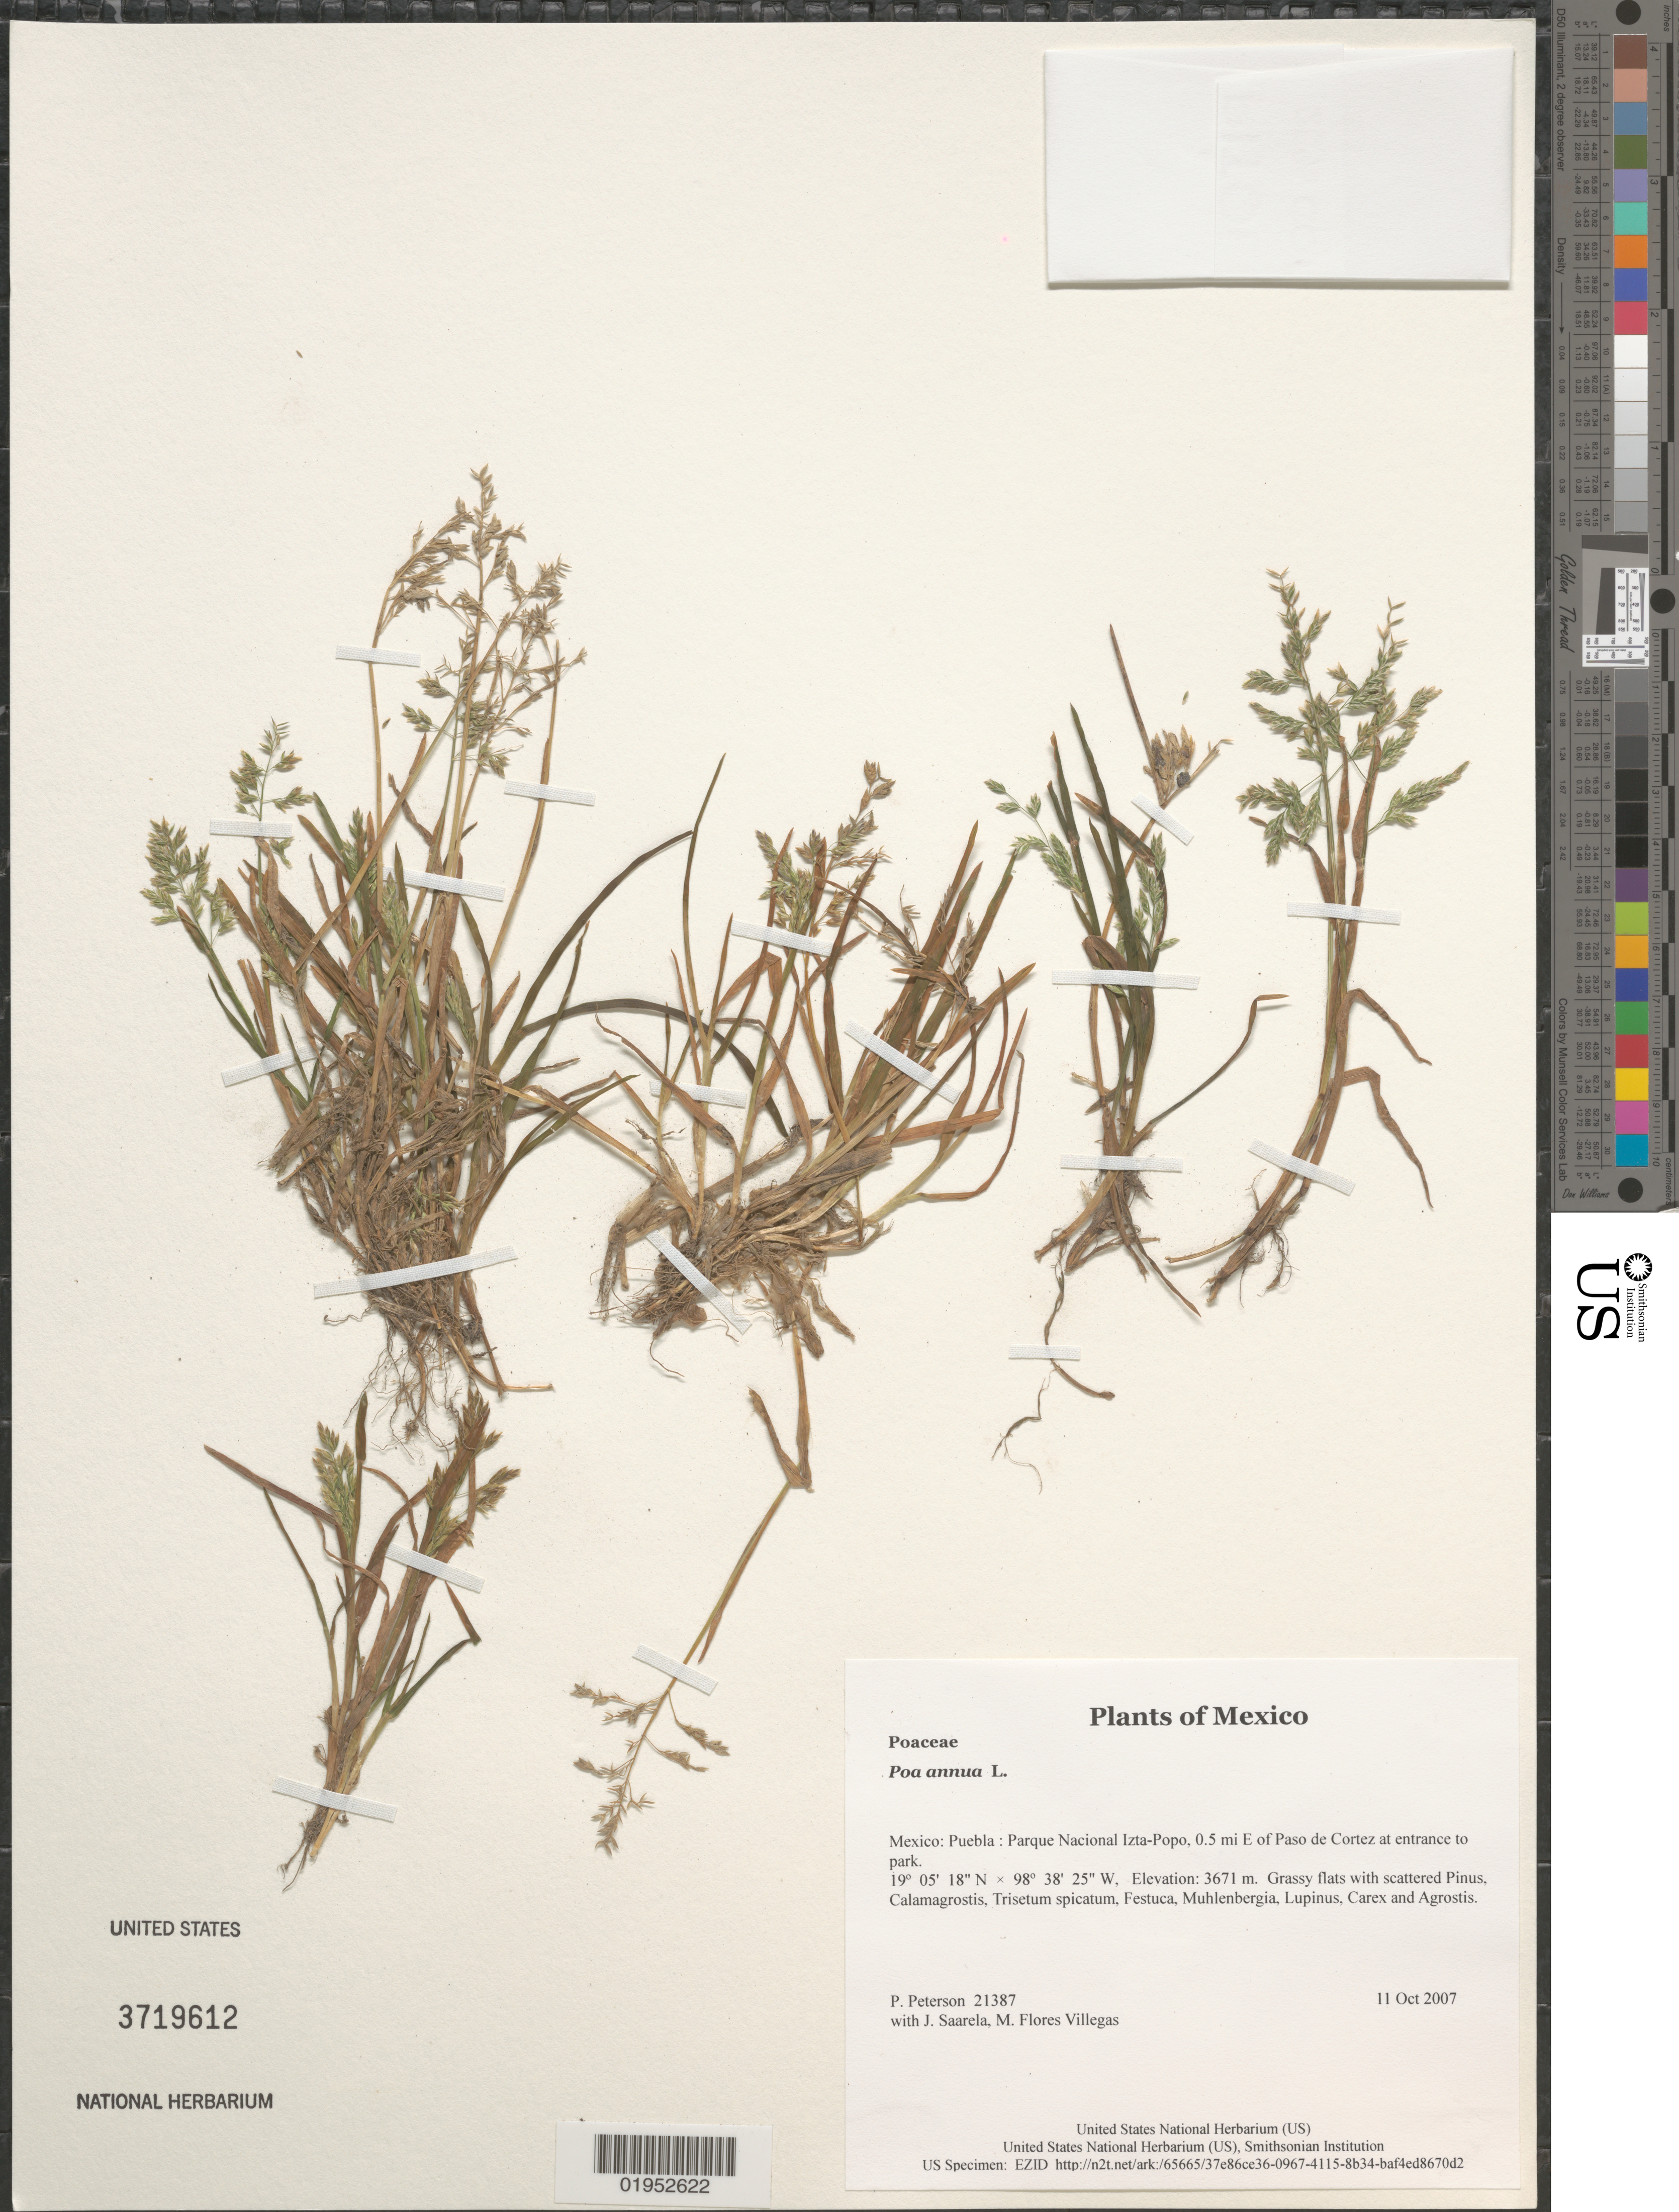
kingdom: Plantae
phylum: Tracheophyta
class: Liliopsida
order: Poales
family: Poaceae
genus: Poa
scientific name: Poa annua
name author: L.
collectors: P. M. Peterson, J. Saarela & M. Flores Villegas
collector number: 21387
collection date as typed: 11 Oct 2007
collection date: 2007-10-11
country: Mexico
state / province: Puebla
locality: Parque Nacional Izta-Popo, 0.5 mi E of Paso de Cortez at entrance to park.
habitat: Grassy flats with scattered Pinus, Calamagrostis, Trisetum spicatum, Festuca, Muhlenbergia, Lupinus, Carex and Agrostis.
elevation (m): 3671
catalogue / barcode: US 3719612